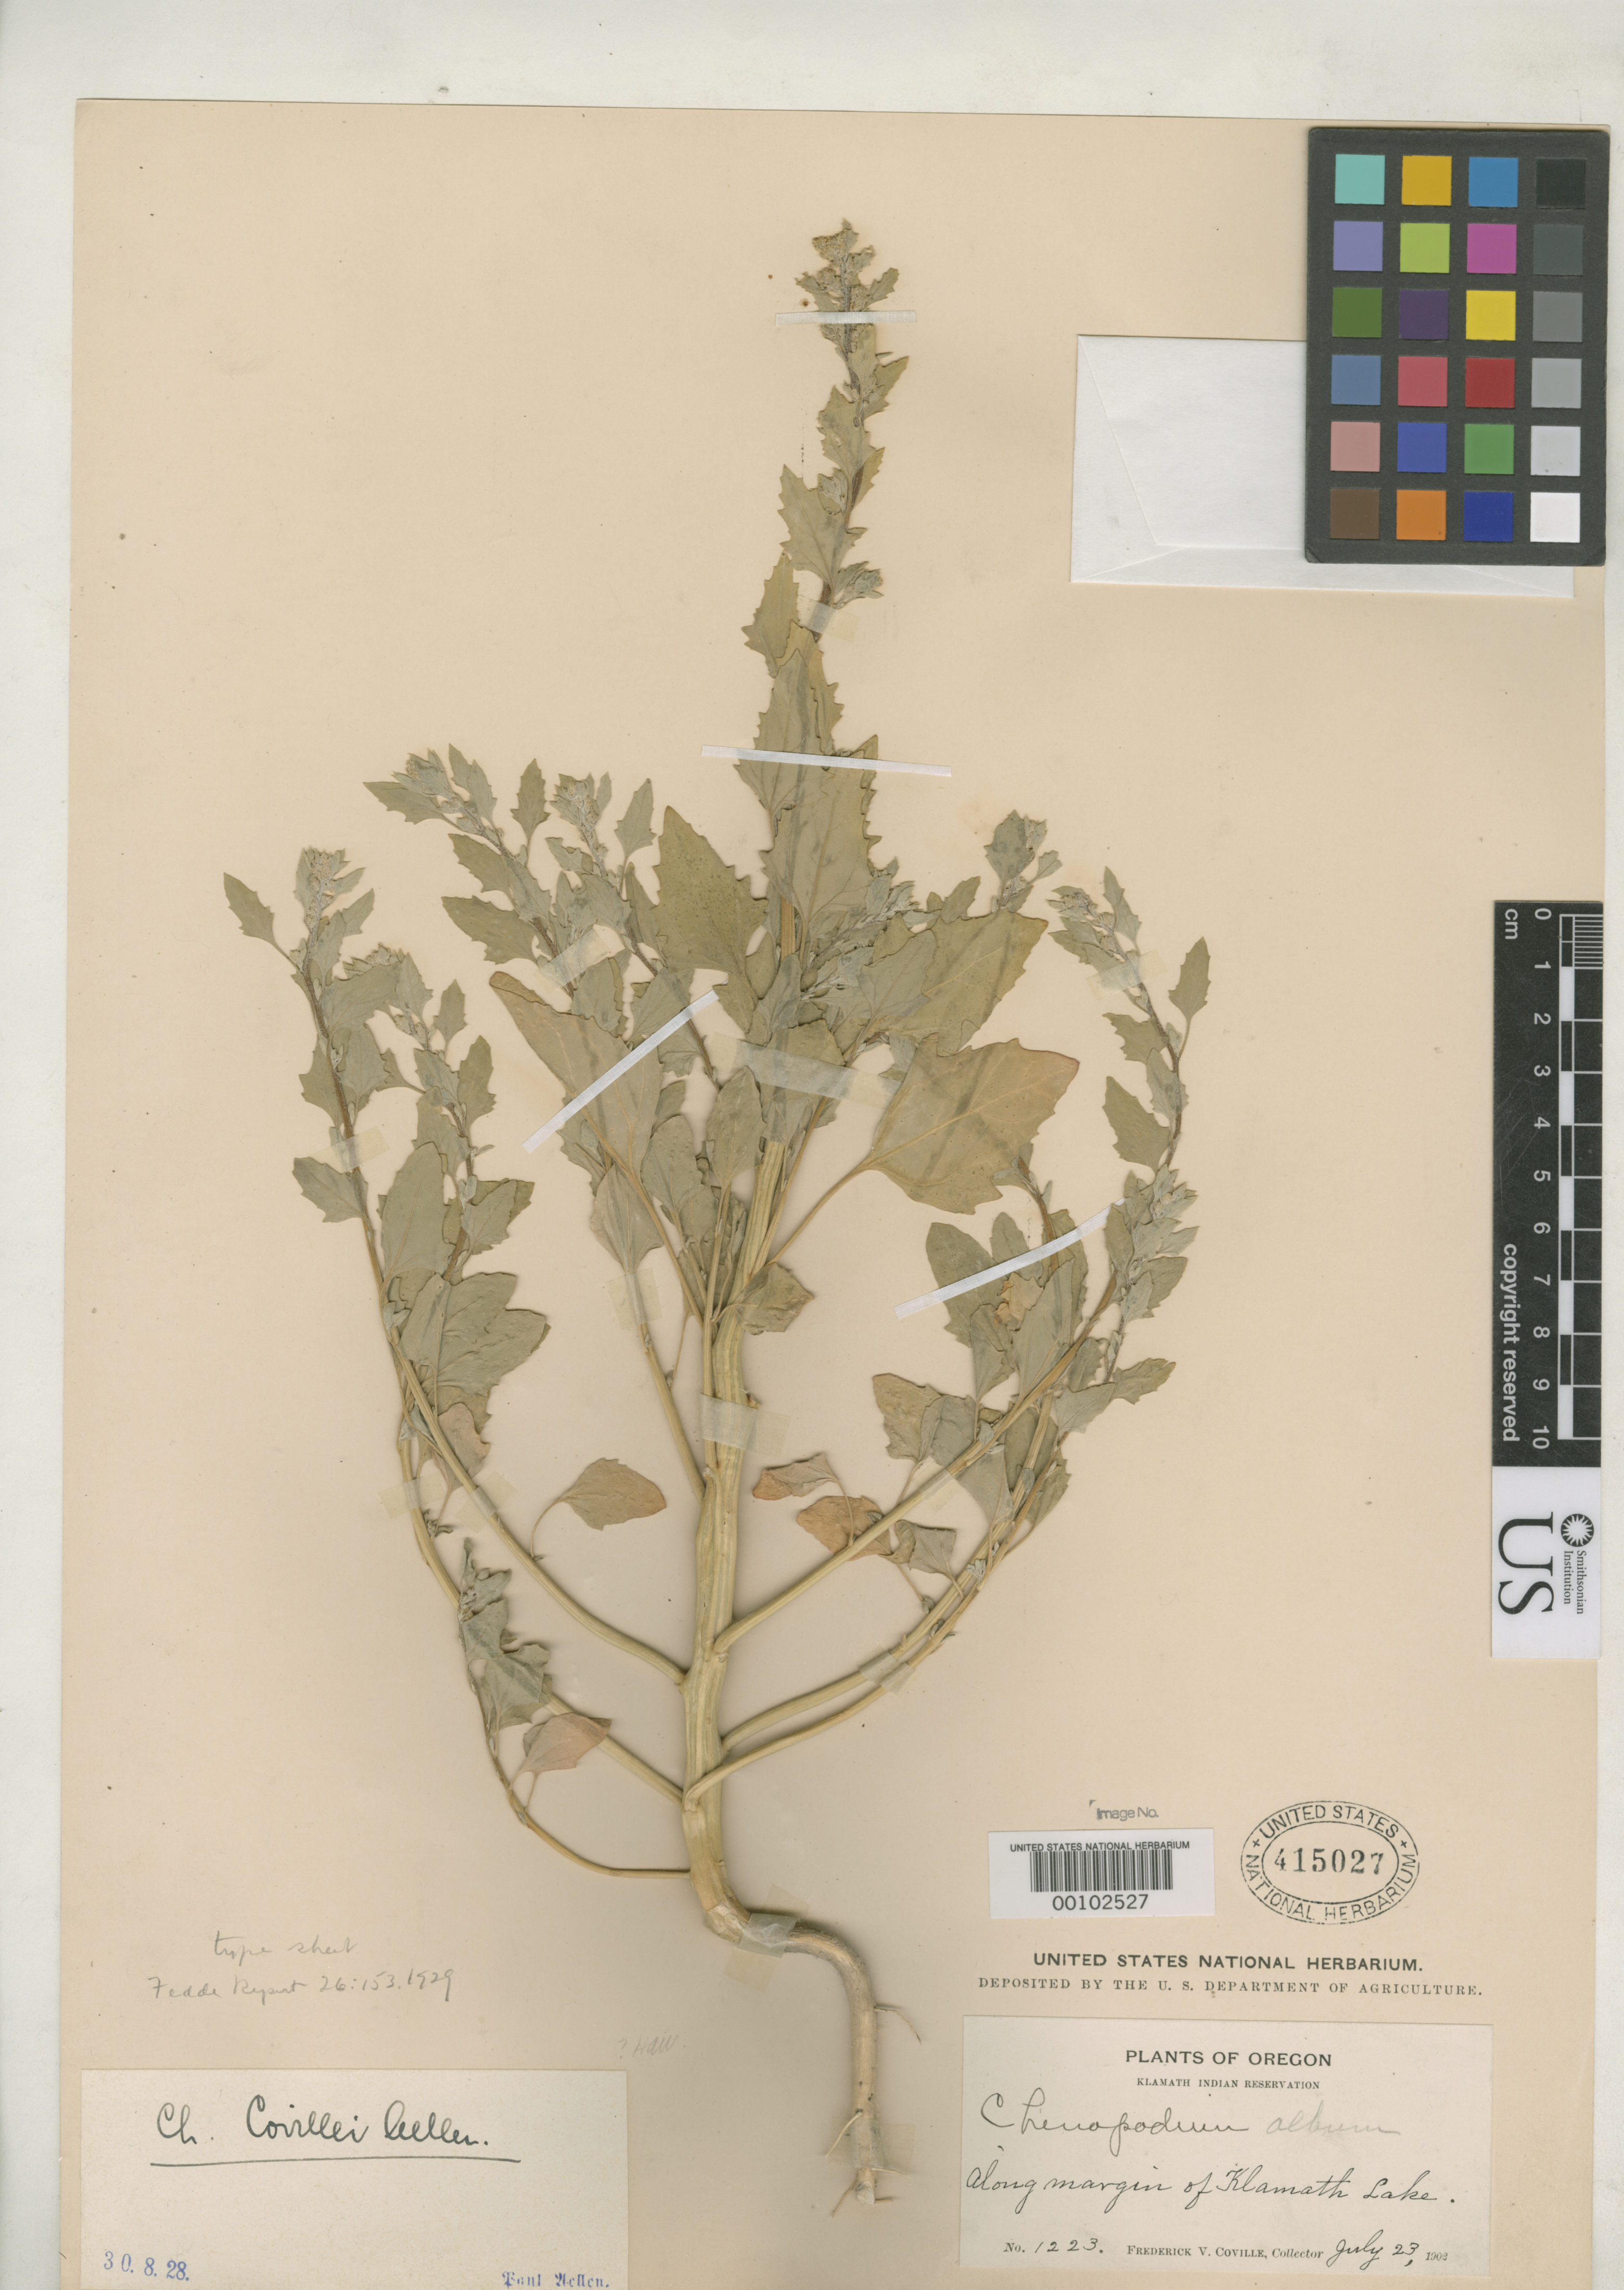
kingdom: Plantae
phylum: Tracheophyta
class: Magnoliopsida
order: Caryophyllales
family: Amaranthaceae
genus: Chenopodium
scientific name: Chenopodium covillei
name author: Aellen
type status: Syntype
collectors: F. V. Coville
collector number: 1223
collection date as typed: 23 Jul 1902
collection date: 1902-07-23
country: United States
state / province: Oregon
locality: Klamoth Indian reservation, along margin of Klamoth Lake.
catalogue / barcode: US 415027